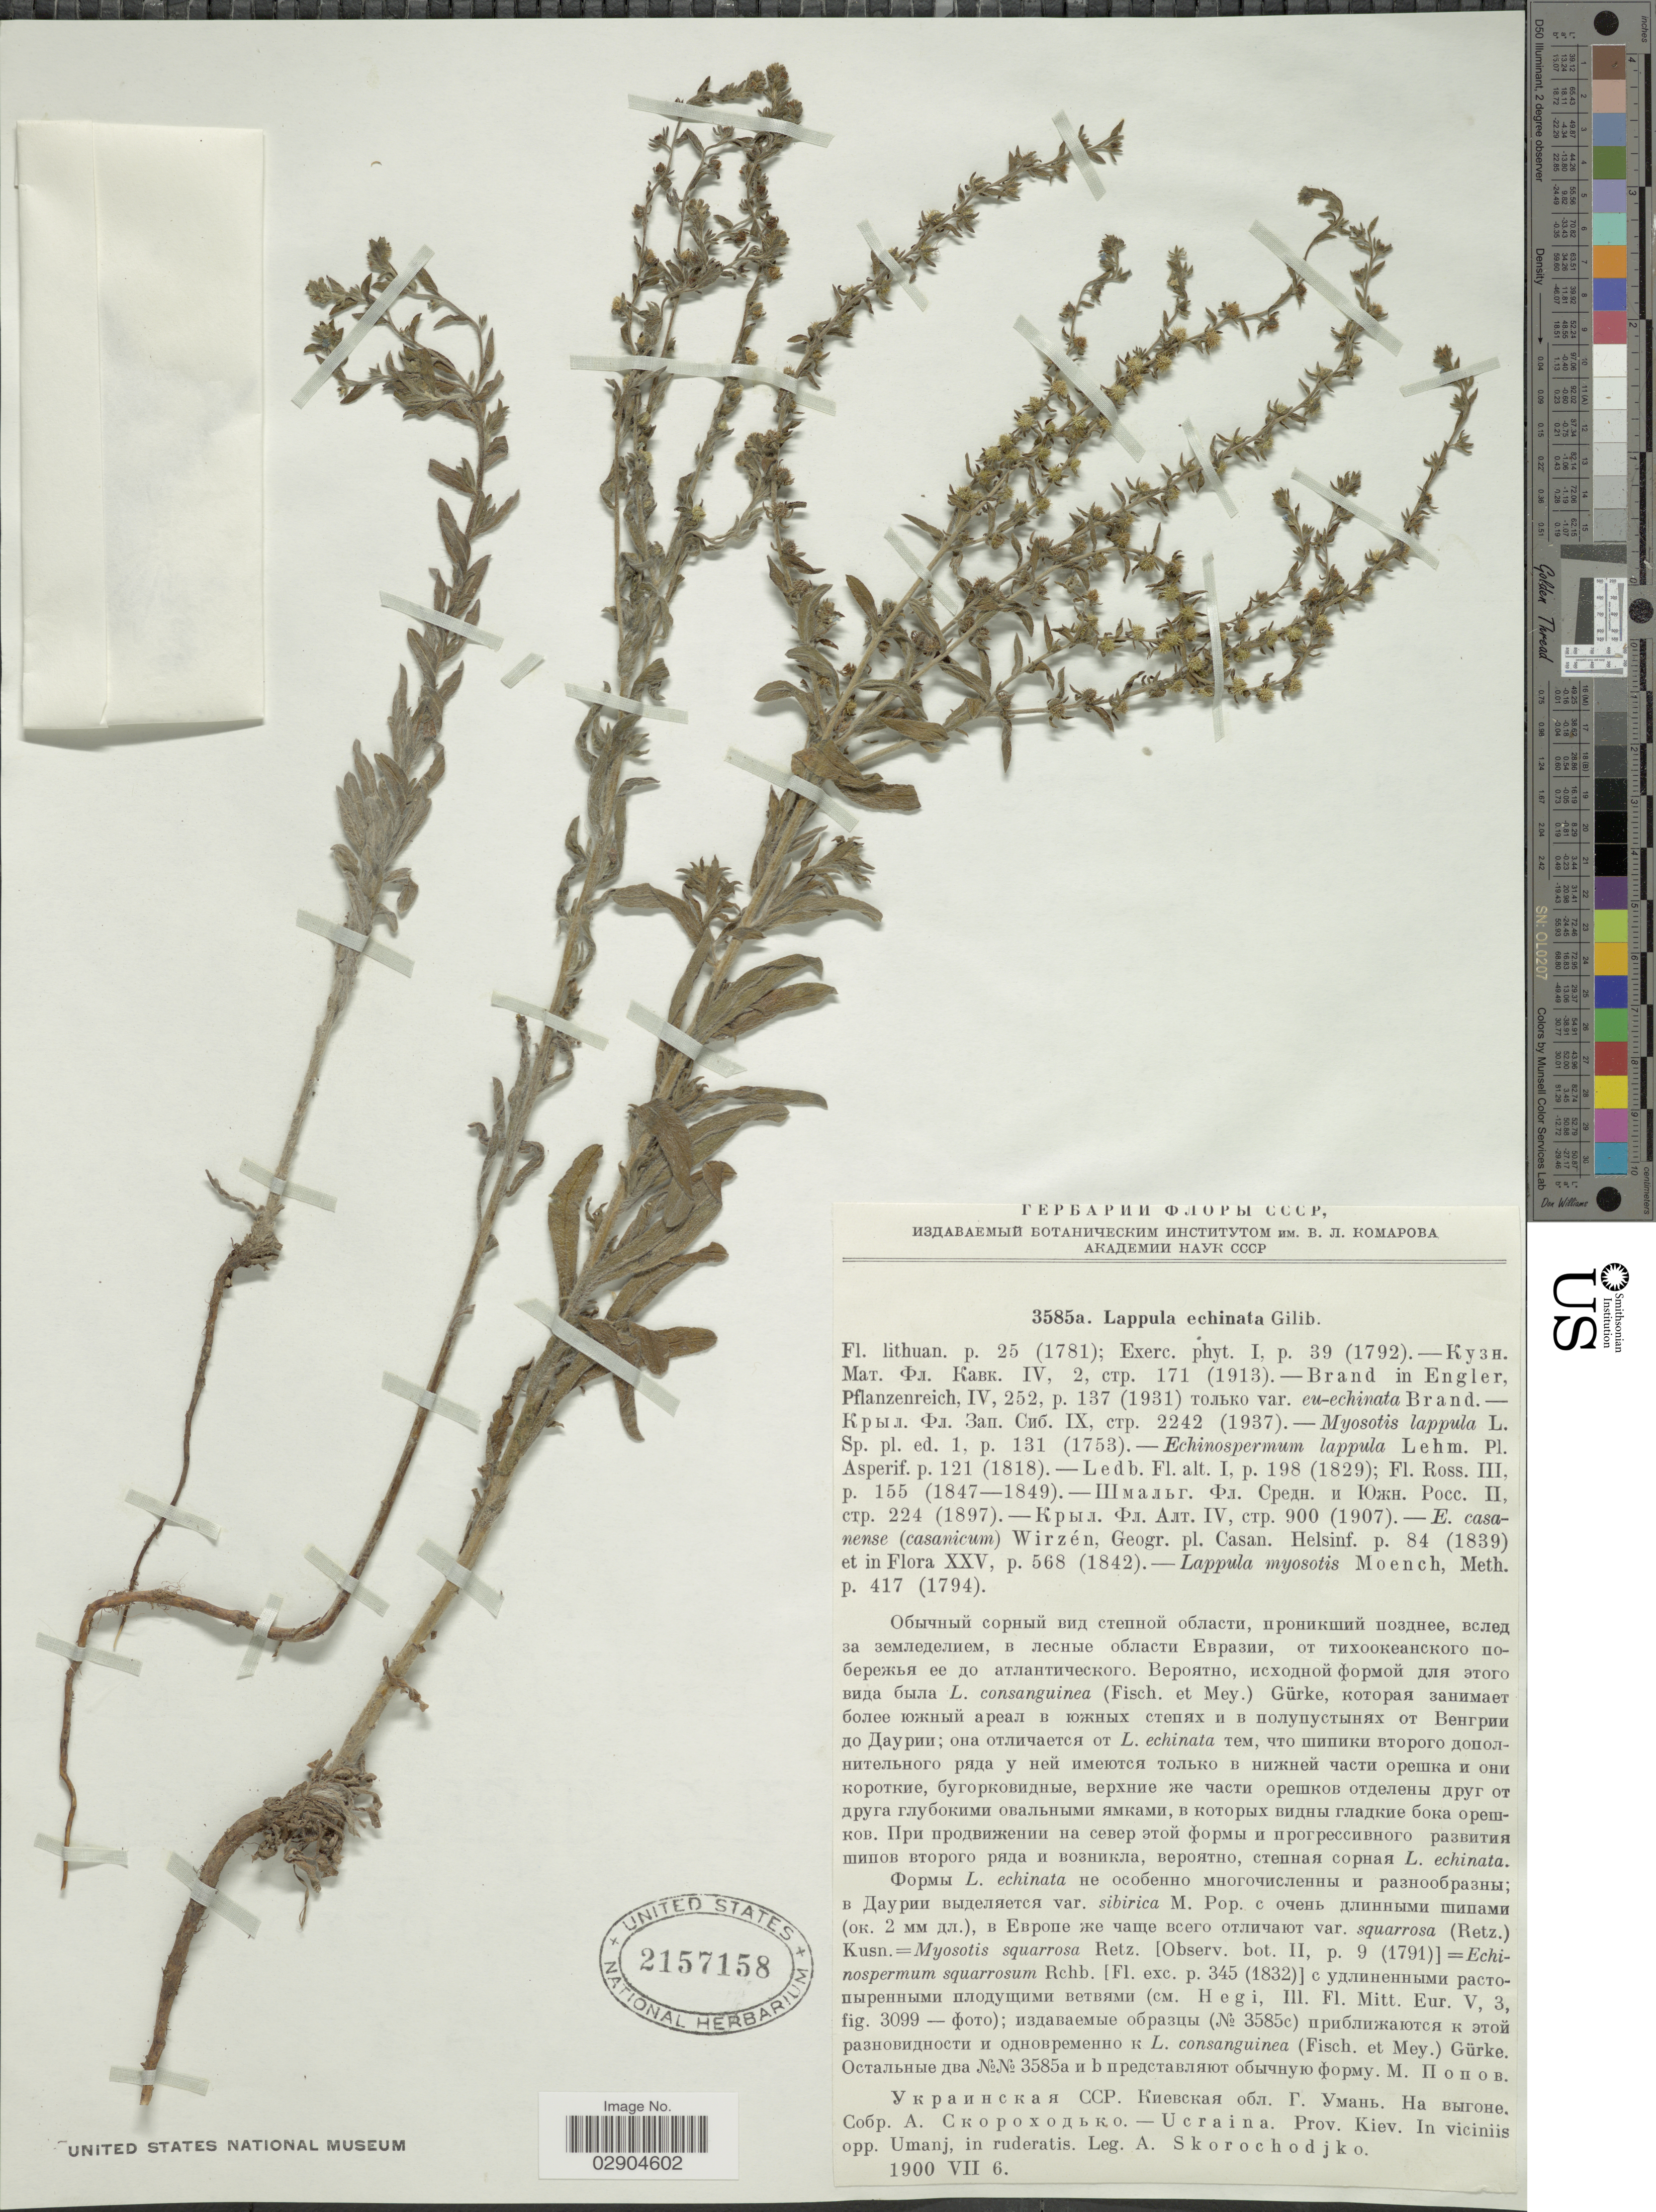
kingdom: Plantae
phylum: Tracheophyta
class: Magnoliopsida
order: Boraginales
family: Boraginaceae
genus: Lappula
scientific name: Lappula squarrosa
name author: (Retz.) Dumort.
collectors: A. Skorochodjko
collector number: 3585a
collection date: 1900-07-06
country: Ukraine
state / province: Kiev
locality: Prov. Kiev. In viciniis opp. Umanj, in ruderatis.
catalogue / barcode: US 2157158